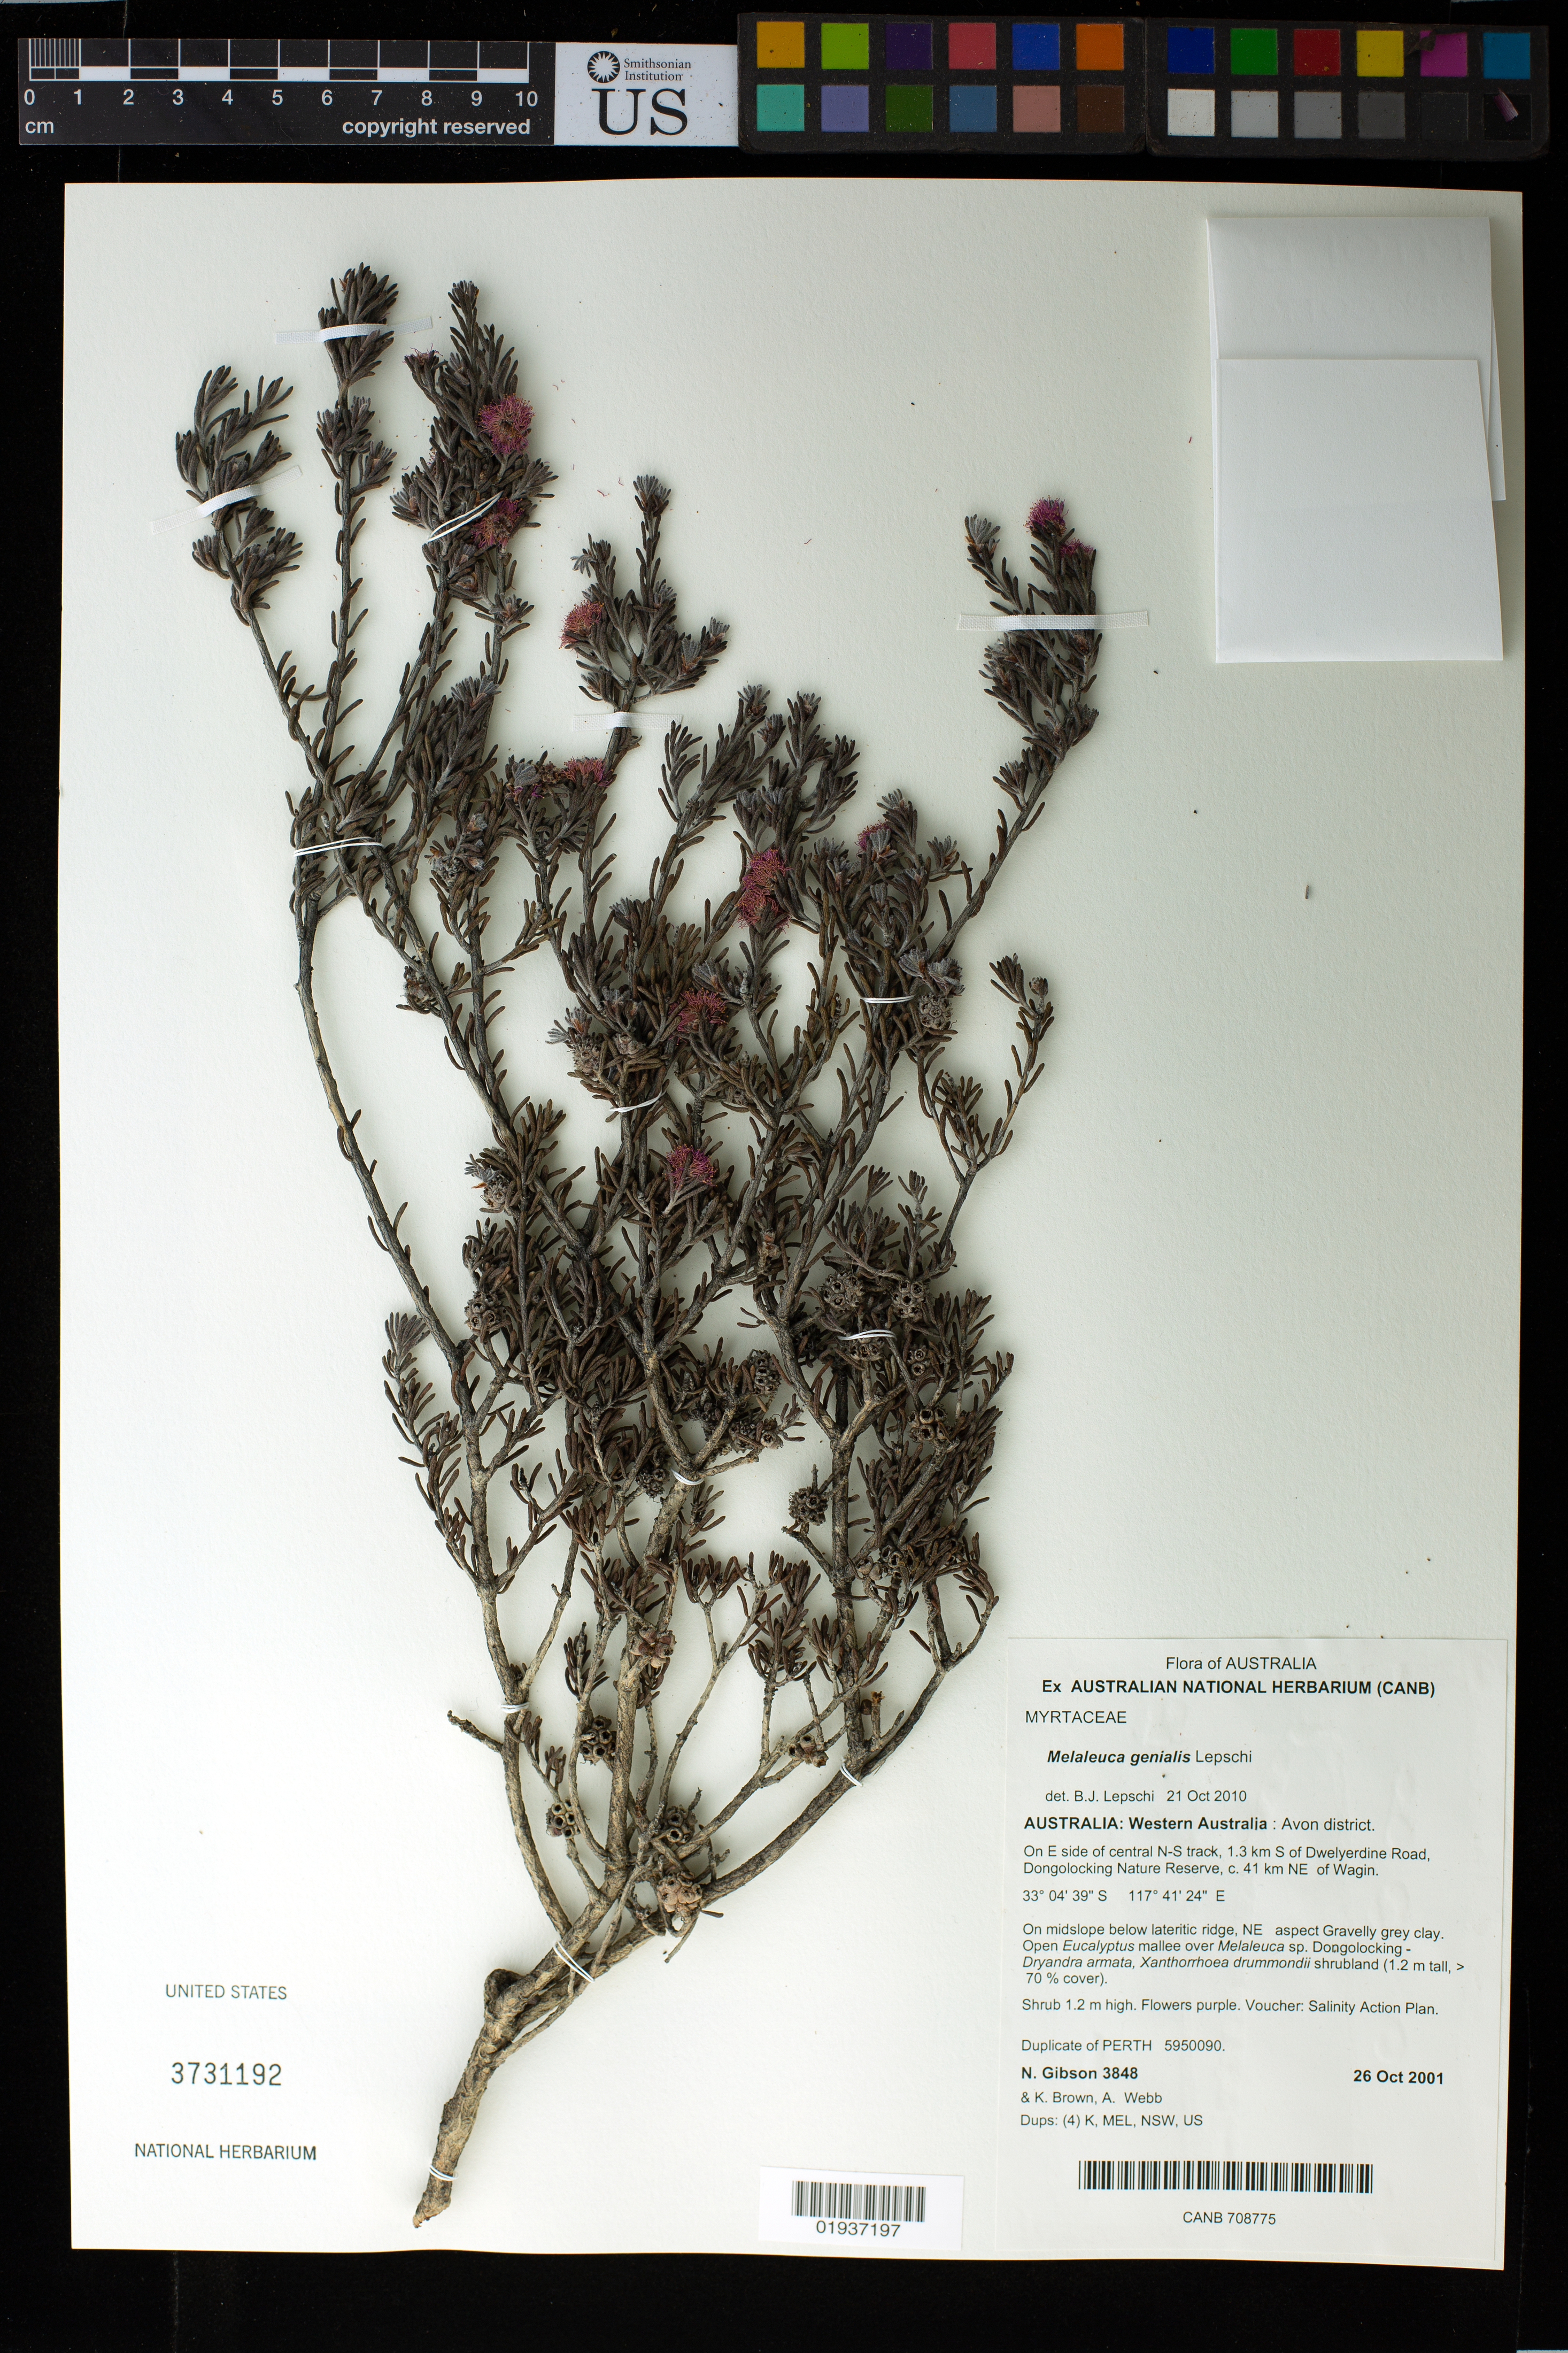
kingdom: Plantae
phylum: Tracheophyta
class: Magnoliopsida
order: Myrtales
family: Myrtaceae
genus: Melaleuca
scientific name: Melaleuca genialis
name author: Lepschi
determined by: Lepschi, B. J.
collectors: N. Gibson, K. Brown & A. Webb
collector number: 3848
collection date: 2001-10-26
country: Australia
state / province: Western Australia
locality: On E side of central N-S track, 1.3 km S of Dwelyerdine Road, Dongolocking Nature Reserve, ca 41 km NE of Wagin WA.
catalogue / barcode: US 3731192